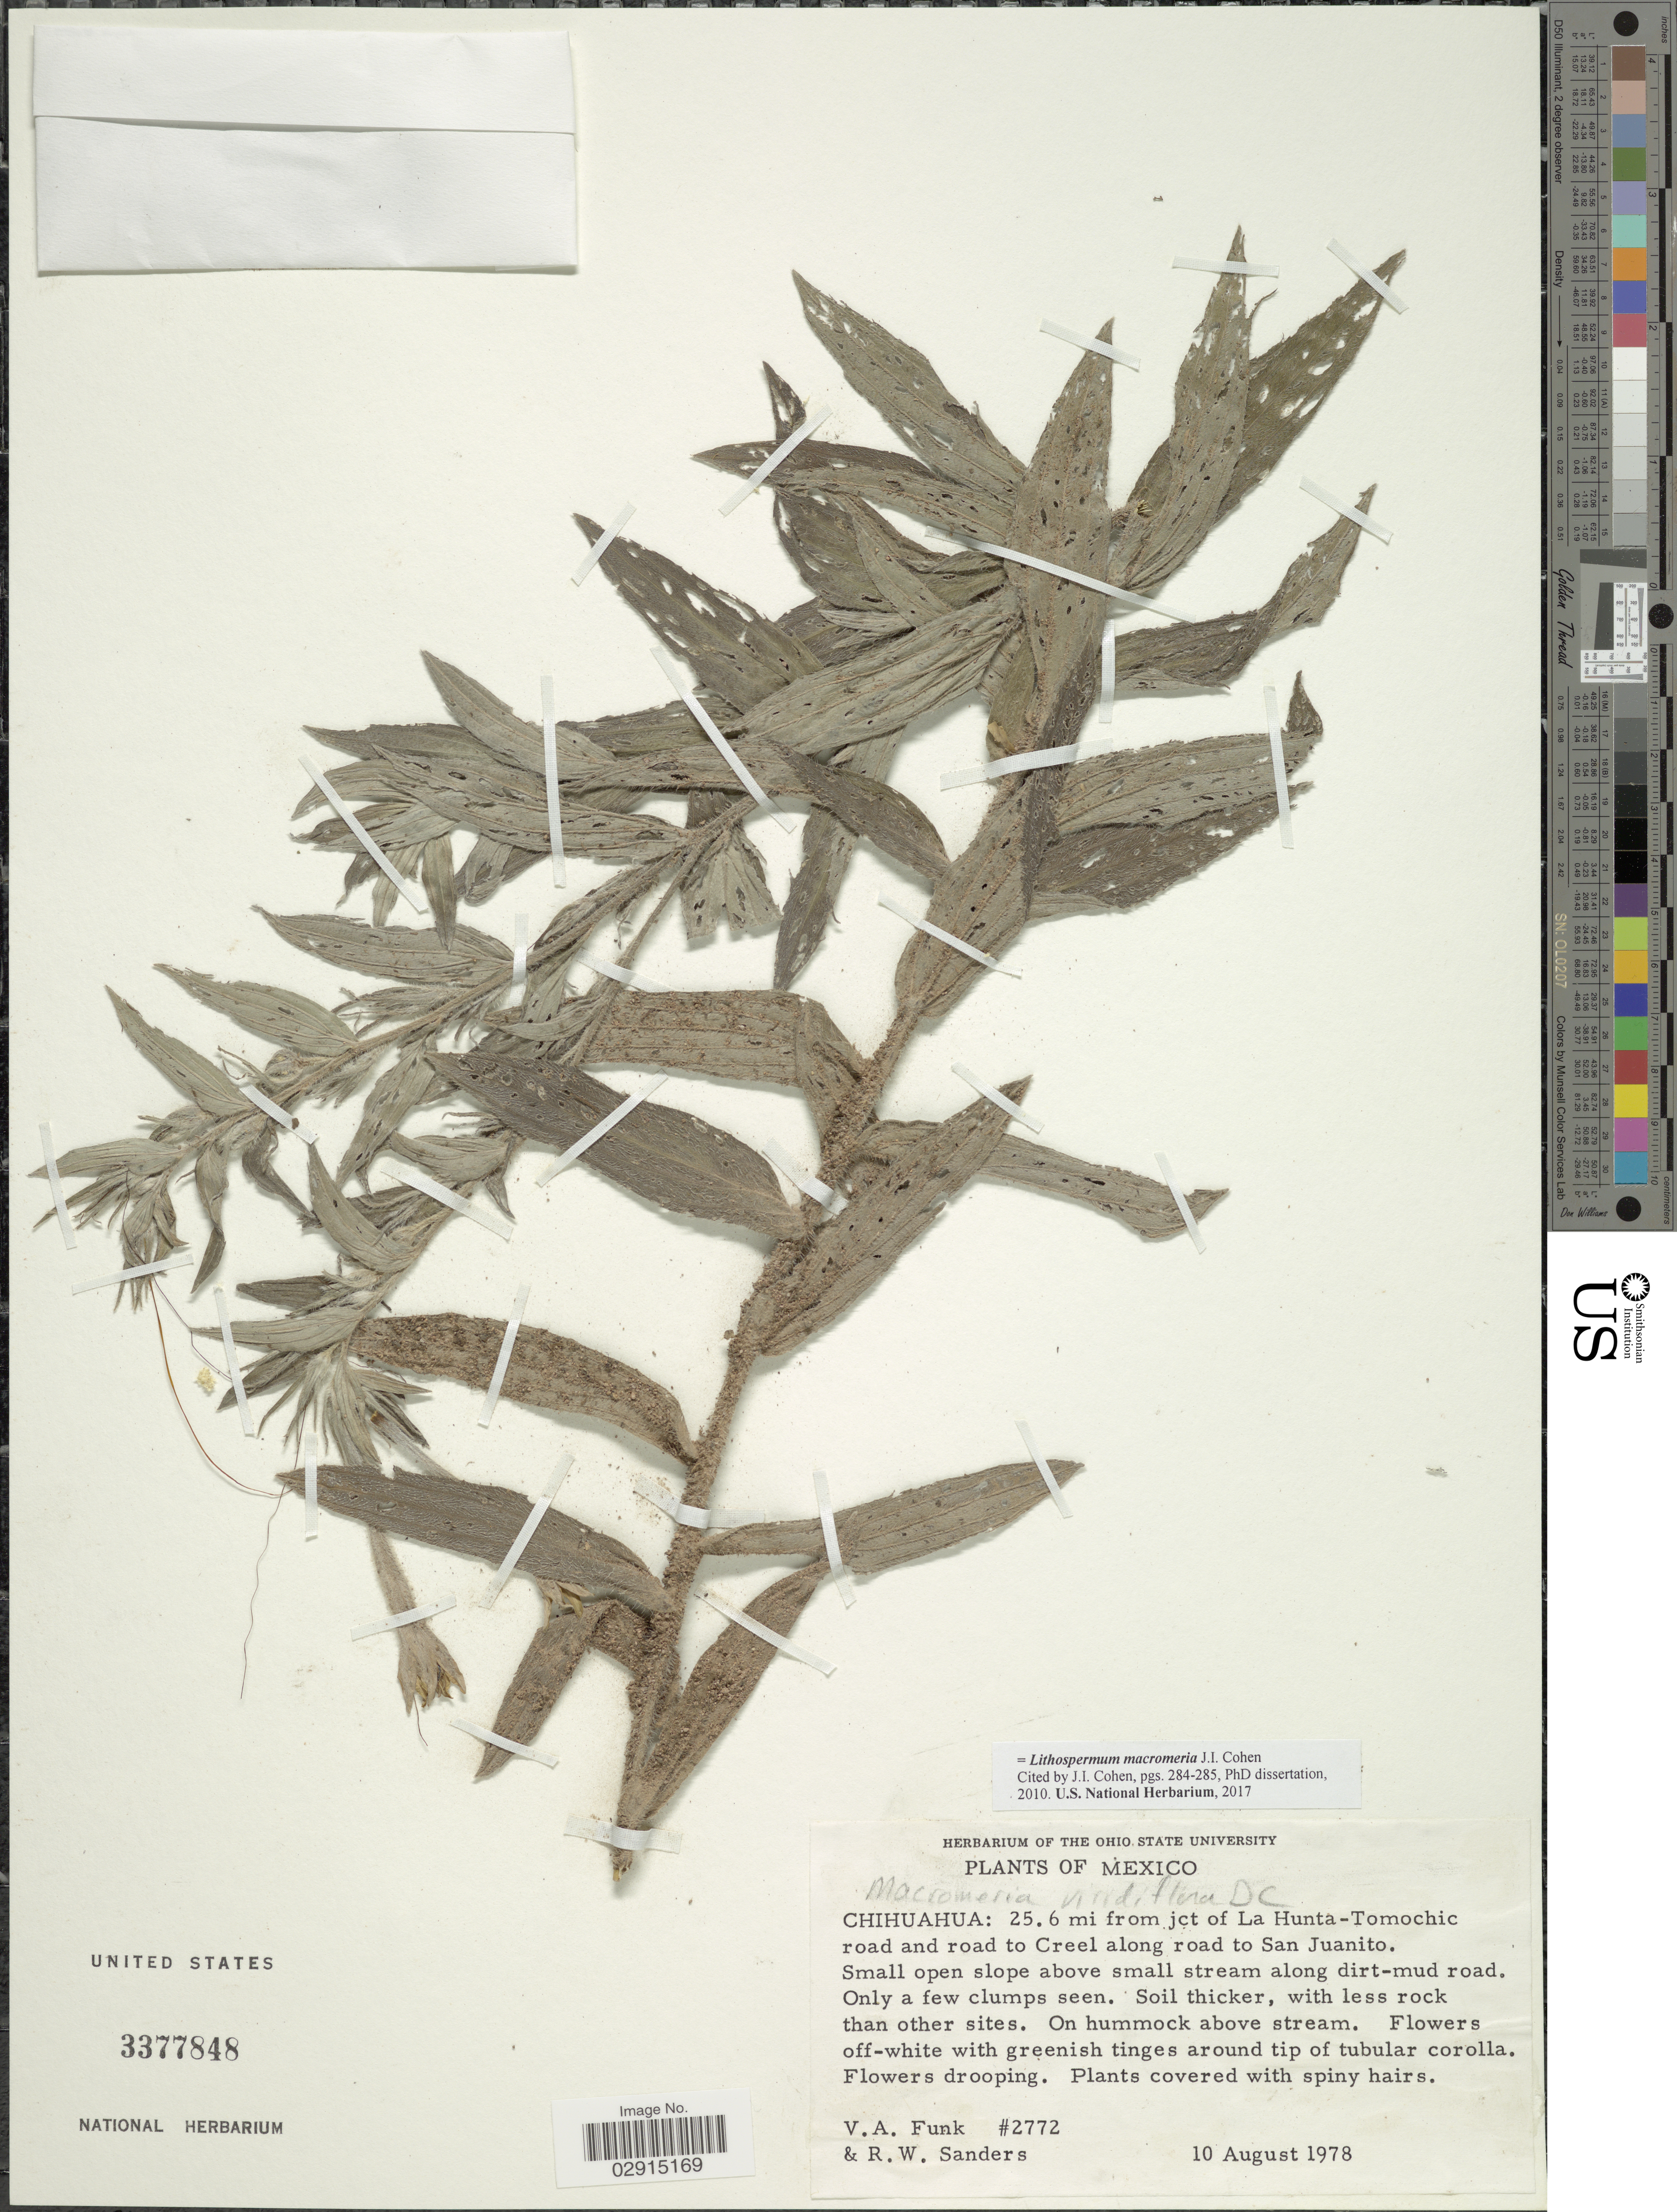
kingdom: Plantae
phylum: Tracheophyta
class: Magnoliopsida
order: Boraginales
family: Boraginaceae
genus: Lithospermum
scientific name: Lithospermum macromeria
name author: Cohen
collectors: V. Funk & R. W. Sanders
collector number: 2772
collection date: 1978-08-10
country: Mexico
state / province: Chihuahua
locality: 25.6 mi from jct of La Hunta-Tomochic road and road to Creel, along road to San Juanito.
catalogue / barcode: US 3377848